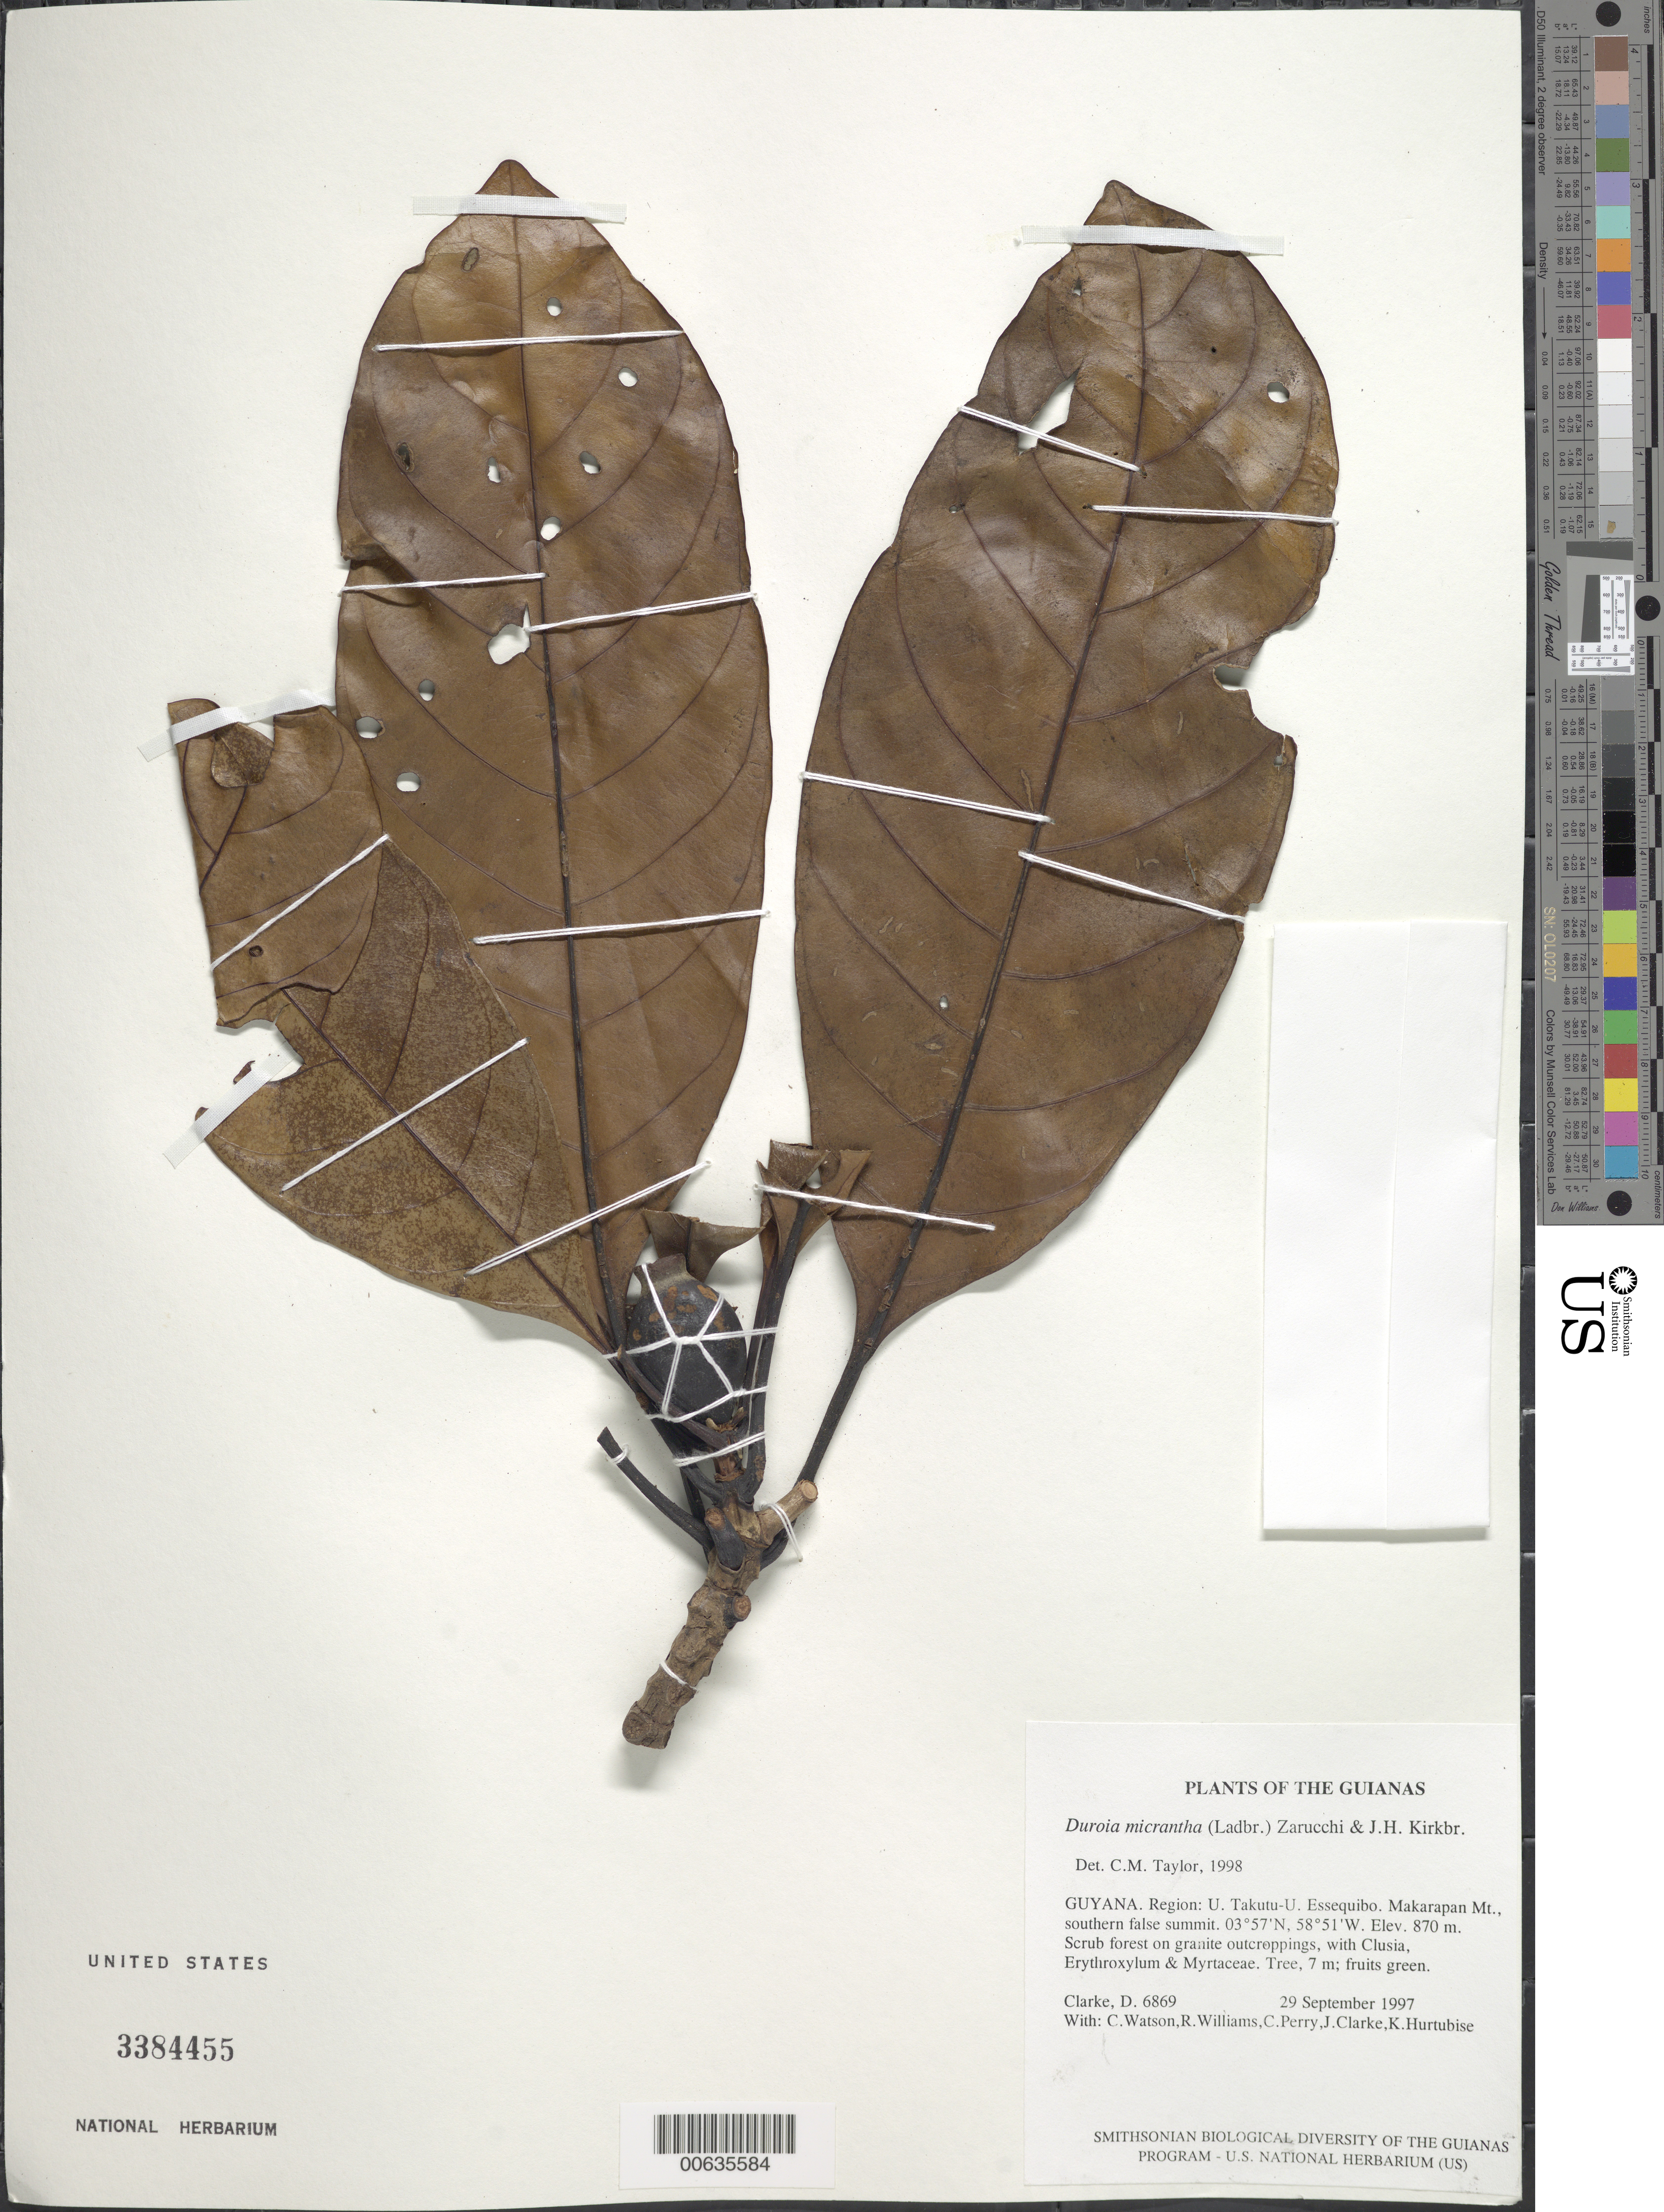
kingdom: Plantae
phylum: Tracheophyta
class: Magnoliopsida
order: Gentianales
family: Rubiaceae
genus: Duroia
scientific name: Duroia micrantha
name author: (Ladbr.) Zarucchi & J.H. Kirkbr.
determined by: Taylor, Charlotte M.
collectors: H. D. Clarke, C. Watson, R. Williams, C. Perry, J. Clarke & K. Hurtubise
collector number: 6869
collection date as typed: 29 September 1997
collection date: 1997-09-29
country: Guyana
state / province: U. Takutu-U. Essequibo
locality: Makarapan Mt., southern false summit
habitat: Scrub forest on granite outcroppings, with Clusia, Erythroxylum & Myrtaceae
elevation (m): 870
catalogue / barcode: US 3384455